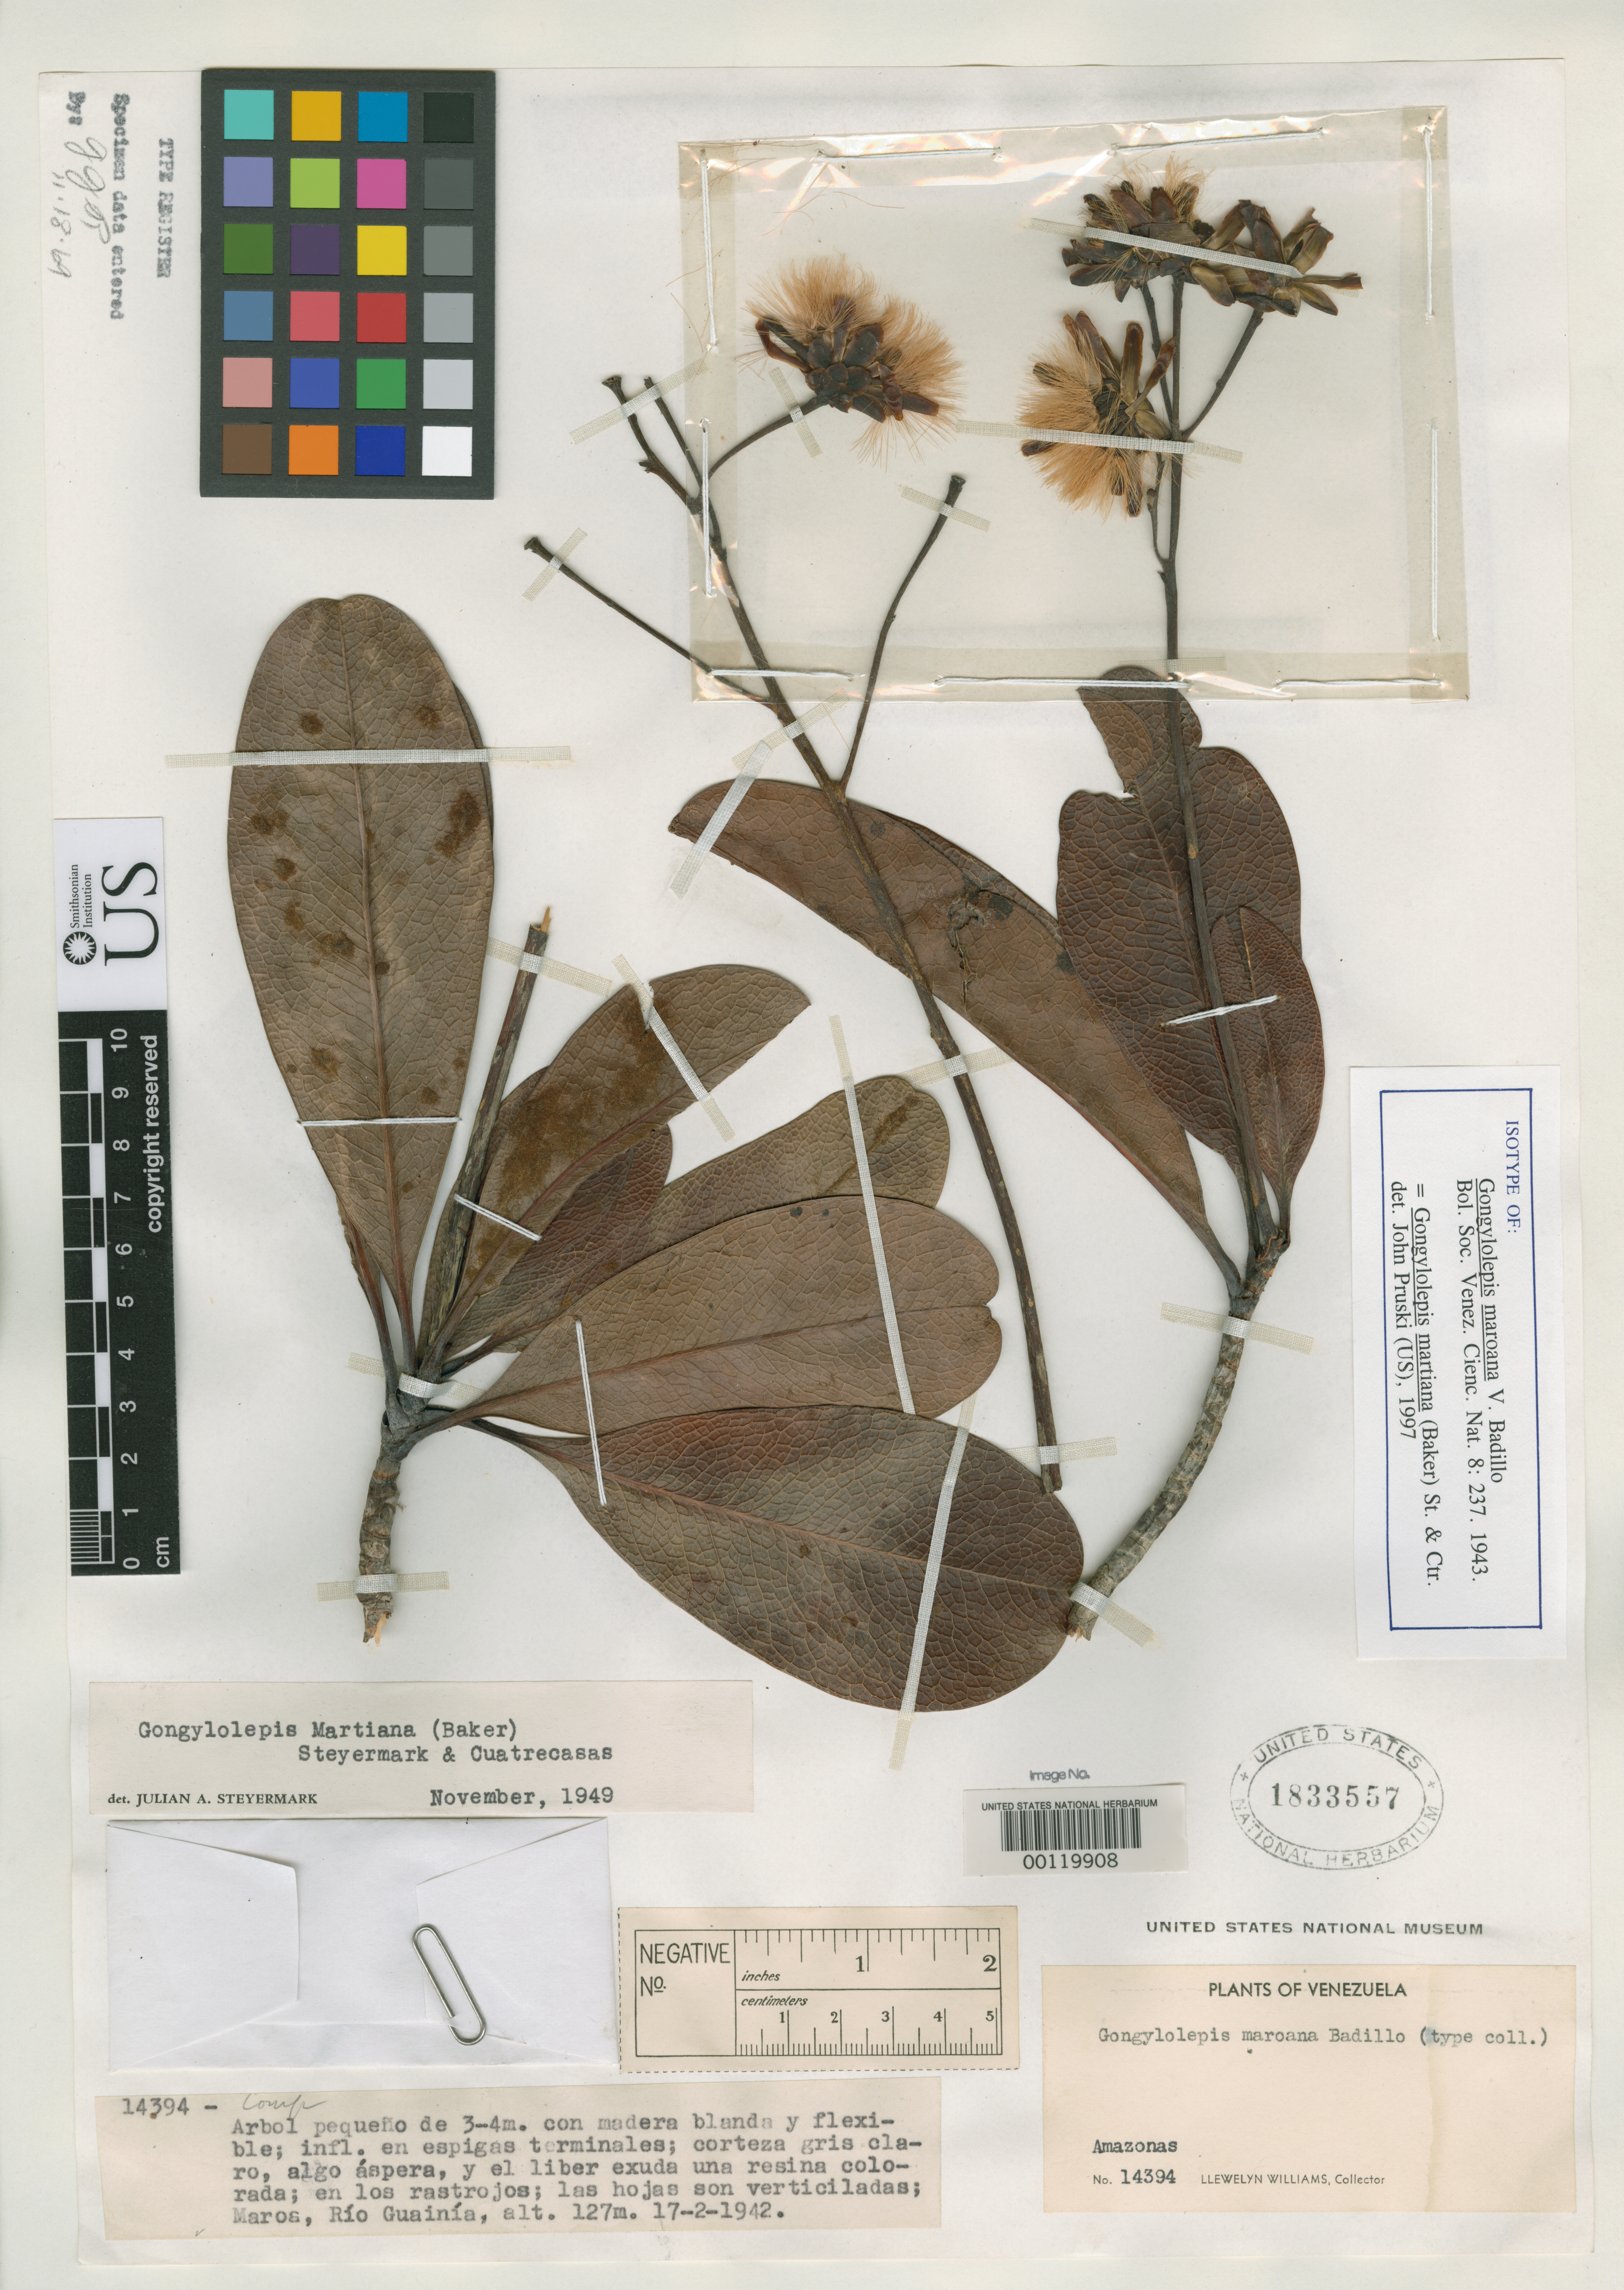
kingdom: Plantae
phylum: Tracheophyta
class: Magnoliopsida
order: Asterales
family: Asteraceae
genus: Gongylolepis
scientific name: Gongylolepis maroana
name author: V.M. Badillo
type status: Type Collection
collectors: Ll. Williams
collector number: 14394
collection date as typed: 17 Feb 1942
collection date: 1942-02-17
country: Venezuela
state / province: Amazonas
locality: Maros, Rio Guainia.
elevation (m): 127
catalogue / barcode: US 1833557